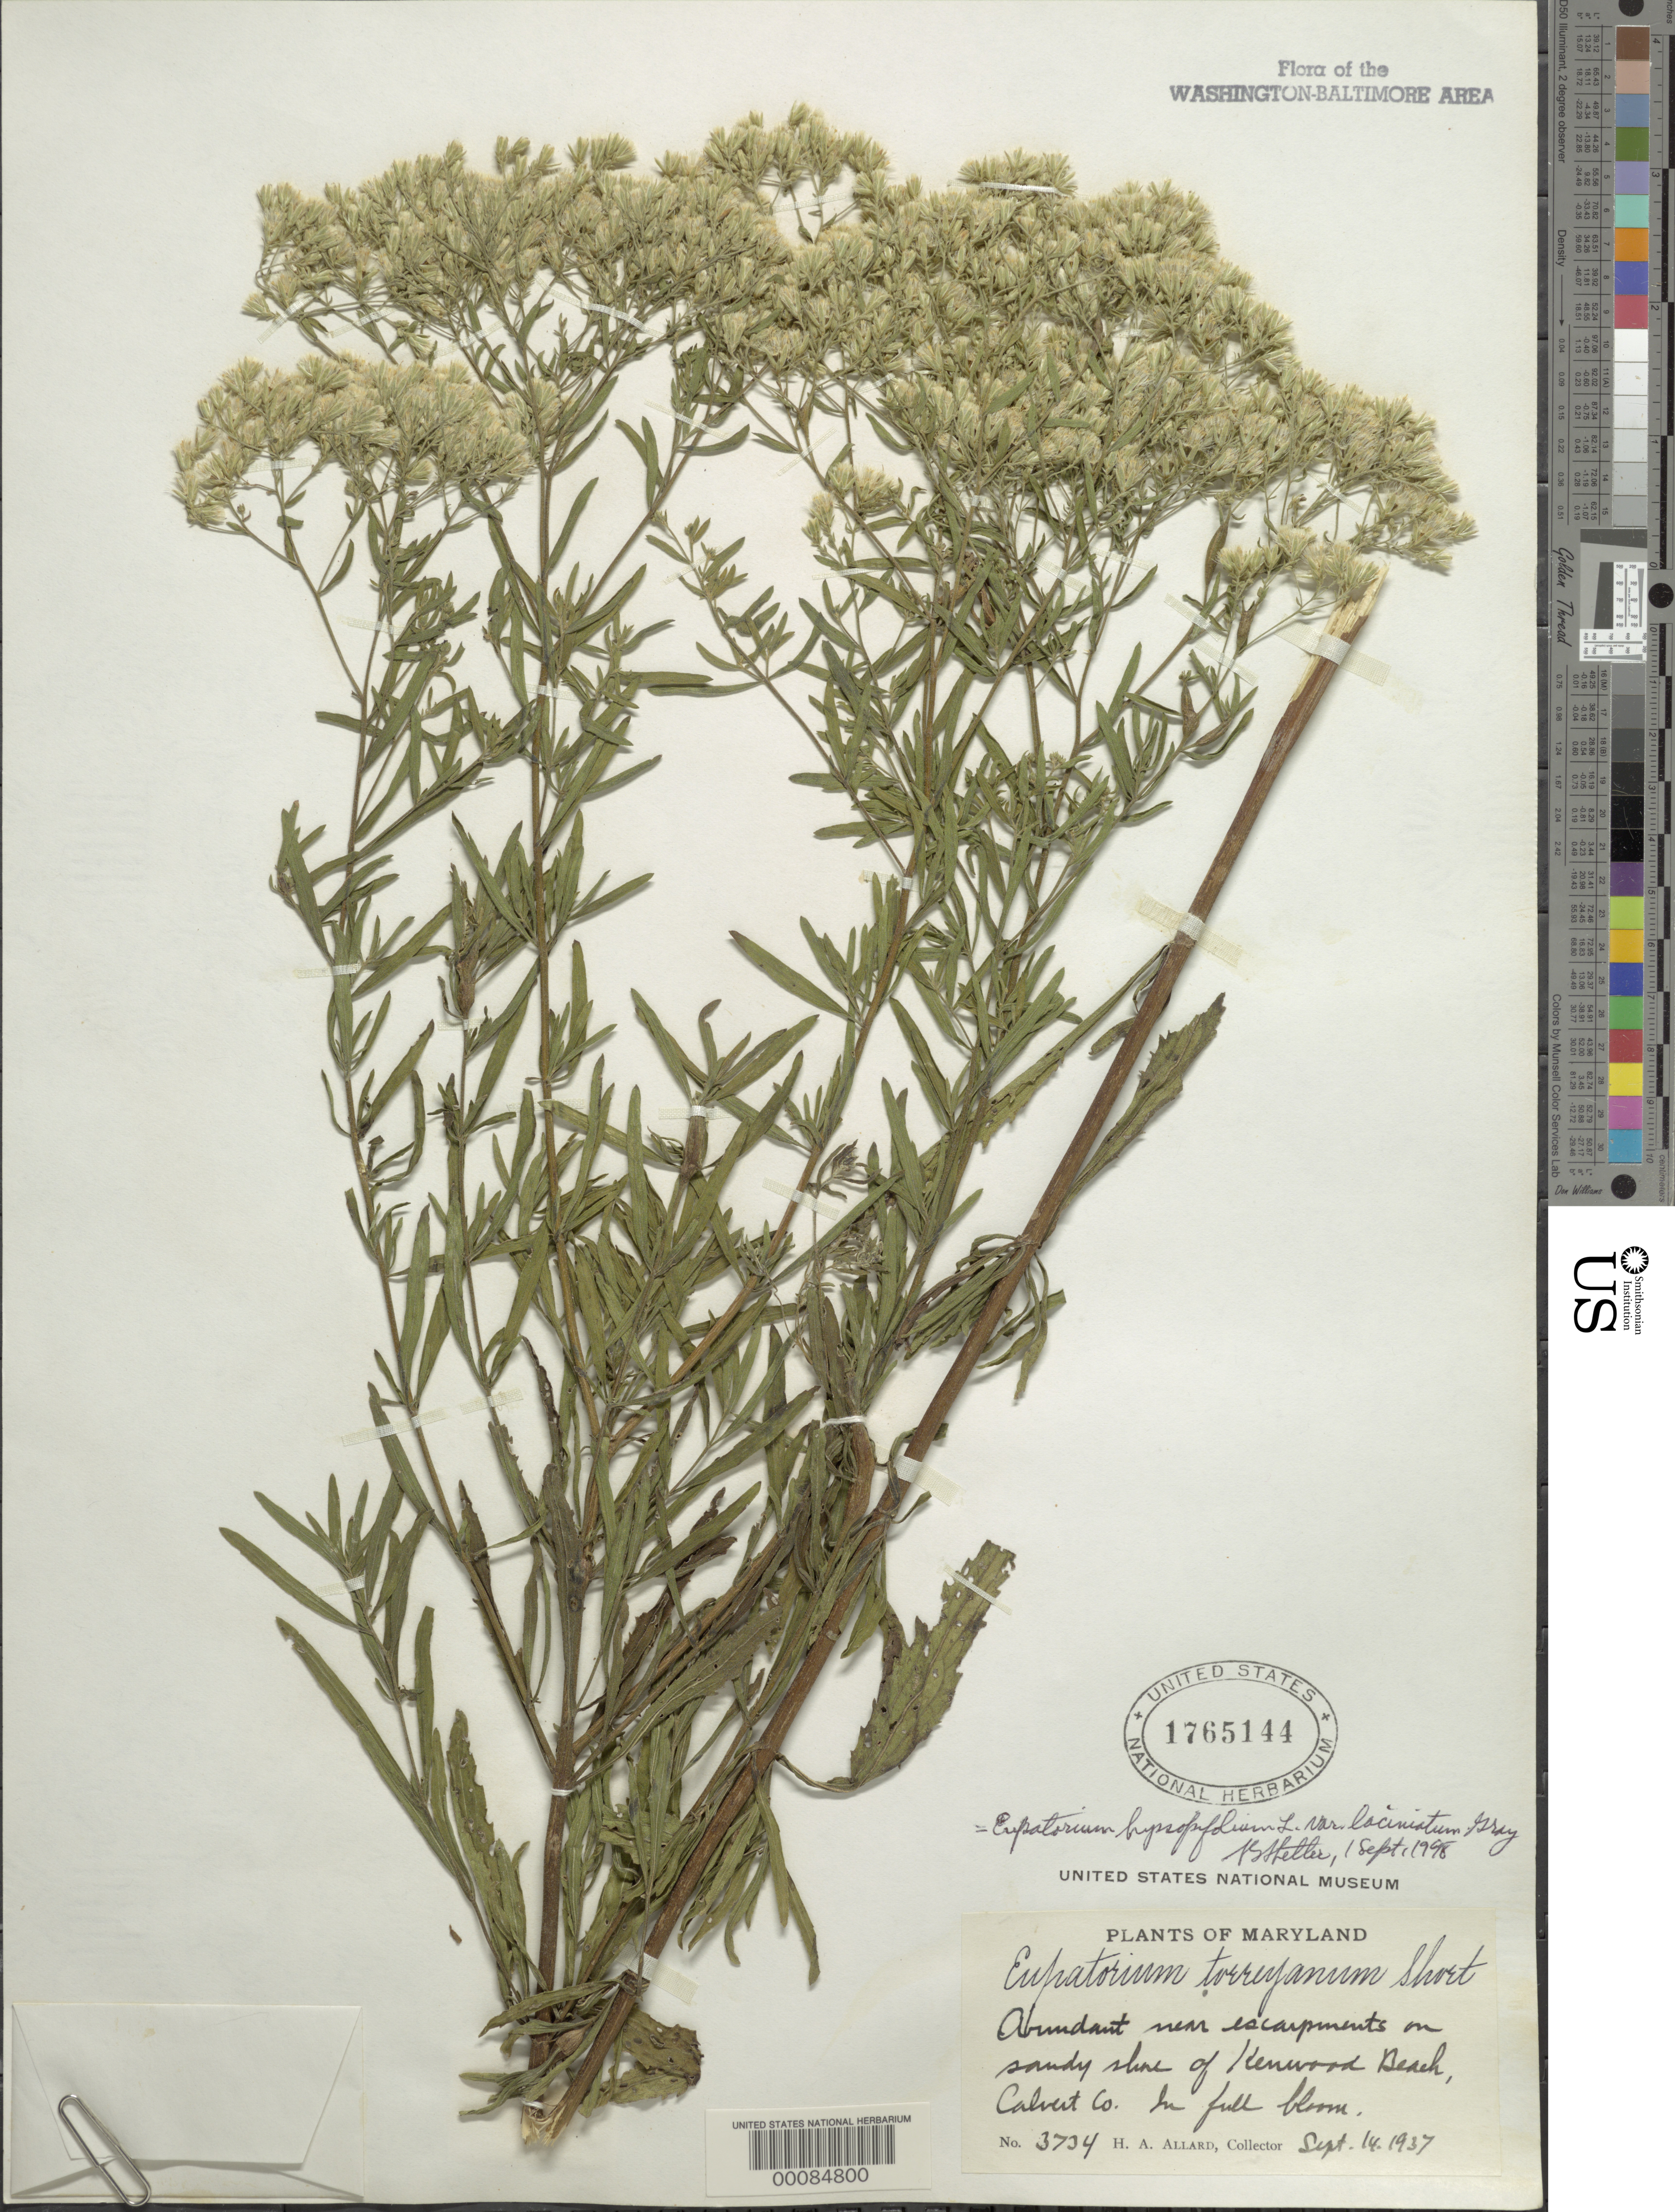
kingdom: Plantae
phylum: Tracheophyta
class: Magnoliopsida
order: Asterales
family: Asteraceae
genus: Eupatorium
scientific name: Eupatorium hyssopifolium var. laciniatum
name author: A. Gray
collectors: H. A. Allard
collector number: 3734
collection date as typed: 14 Sep 1937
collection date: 1937-09-14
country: United States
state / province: Maryland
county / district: Calvert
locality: Kenwood Beach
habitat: Escarpment on sandy shore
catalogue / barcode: US 1765144